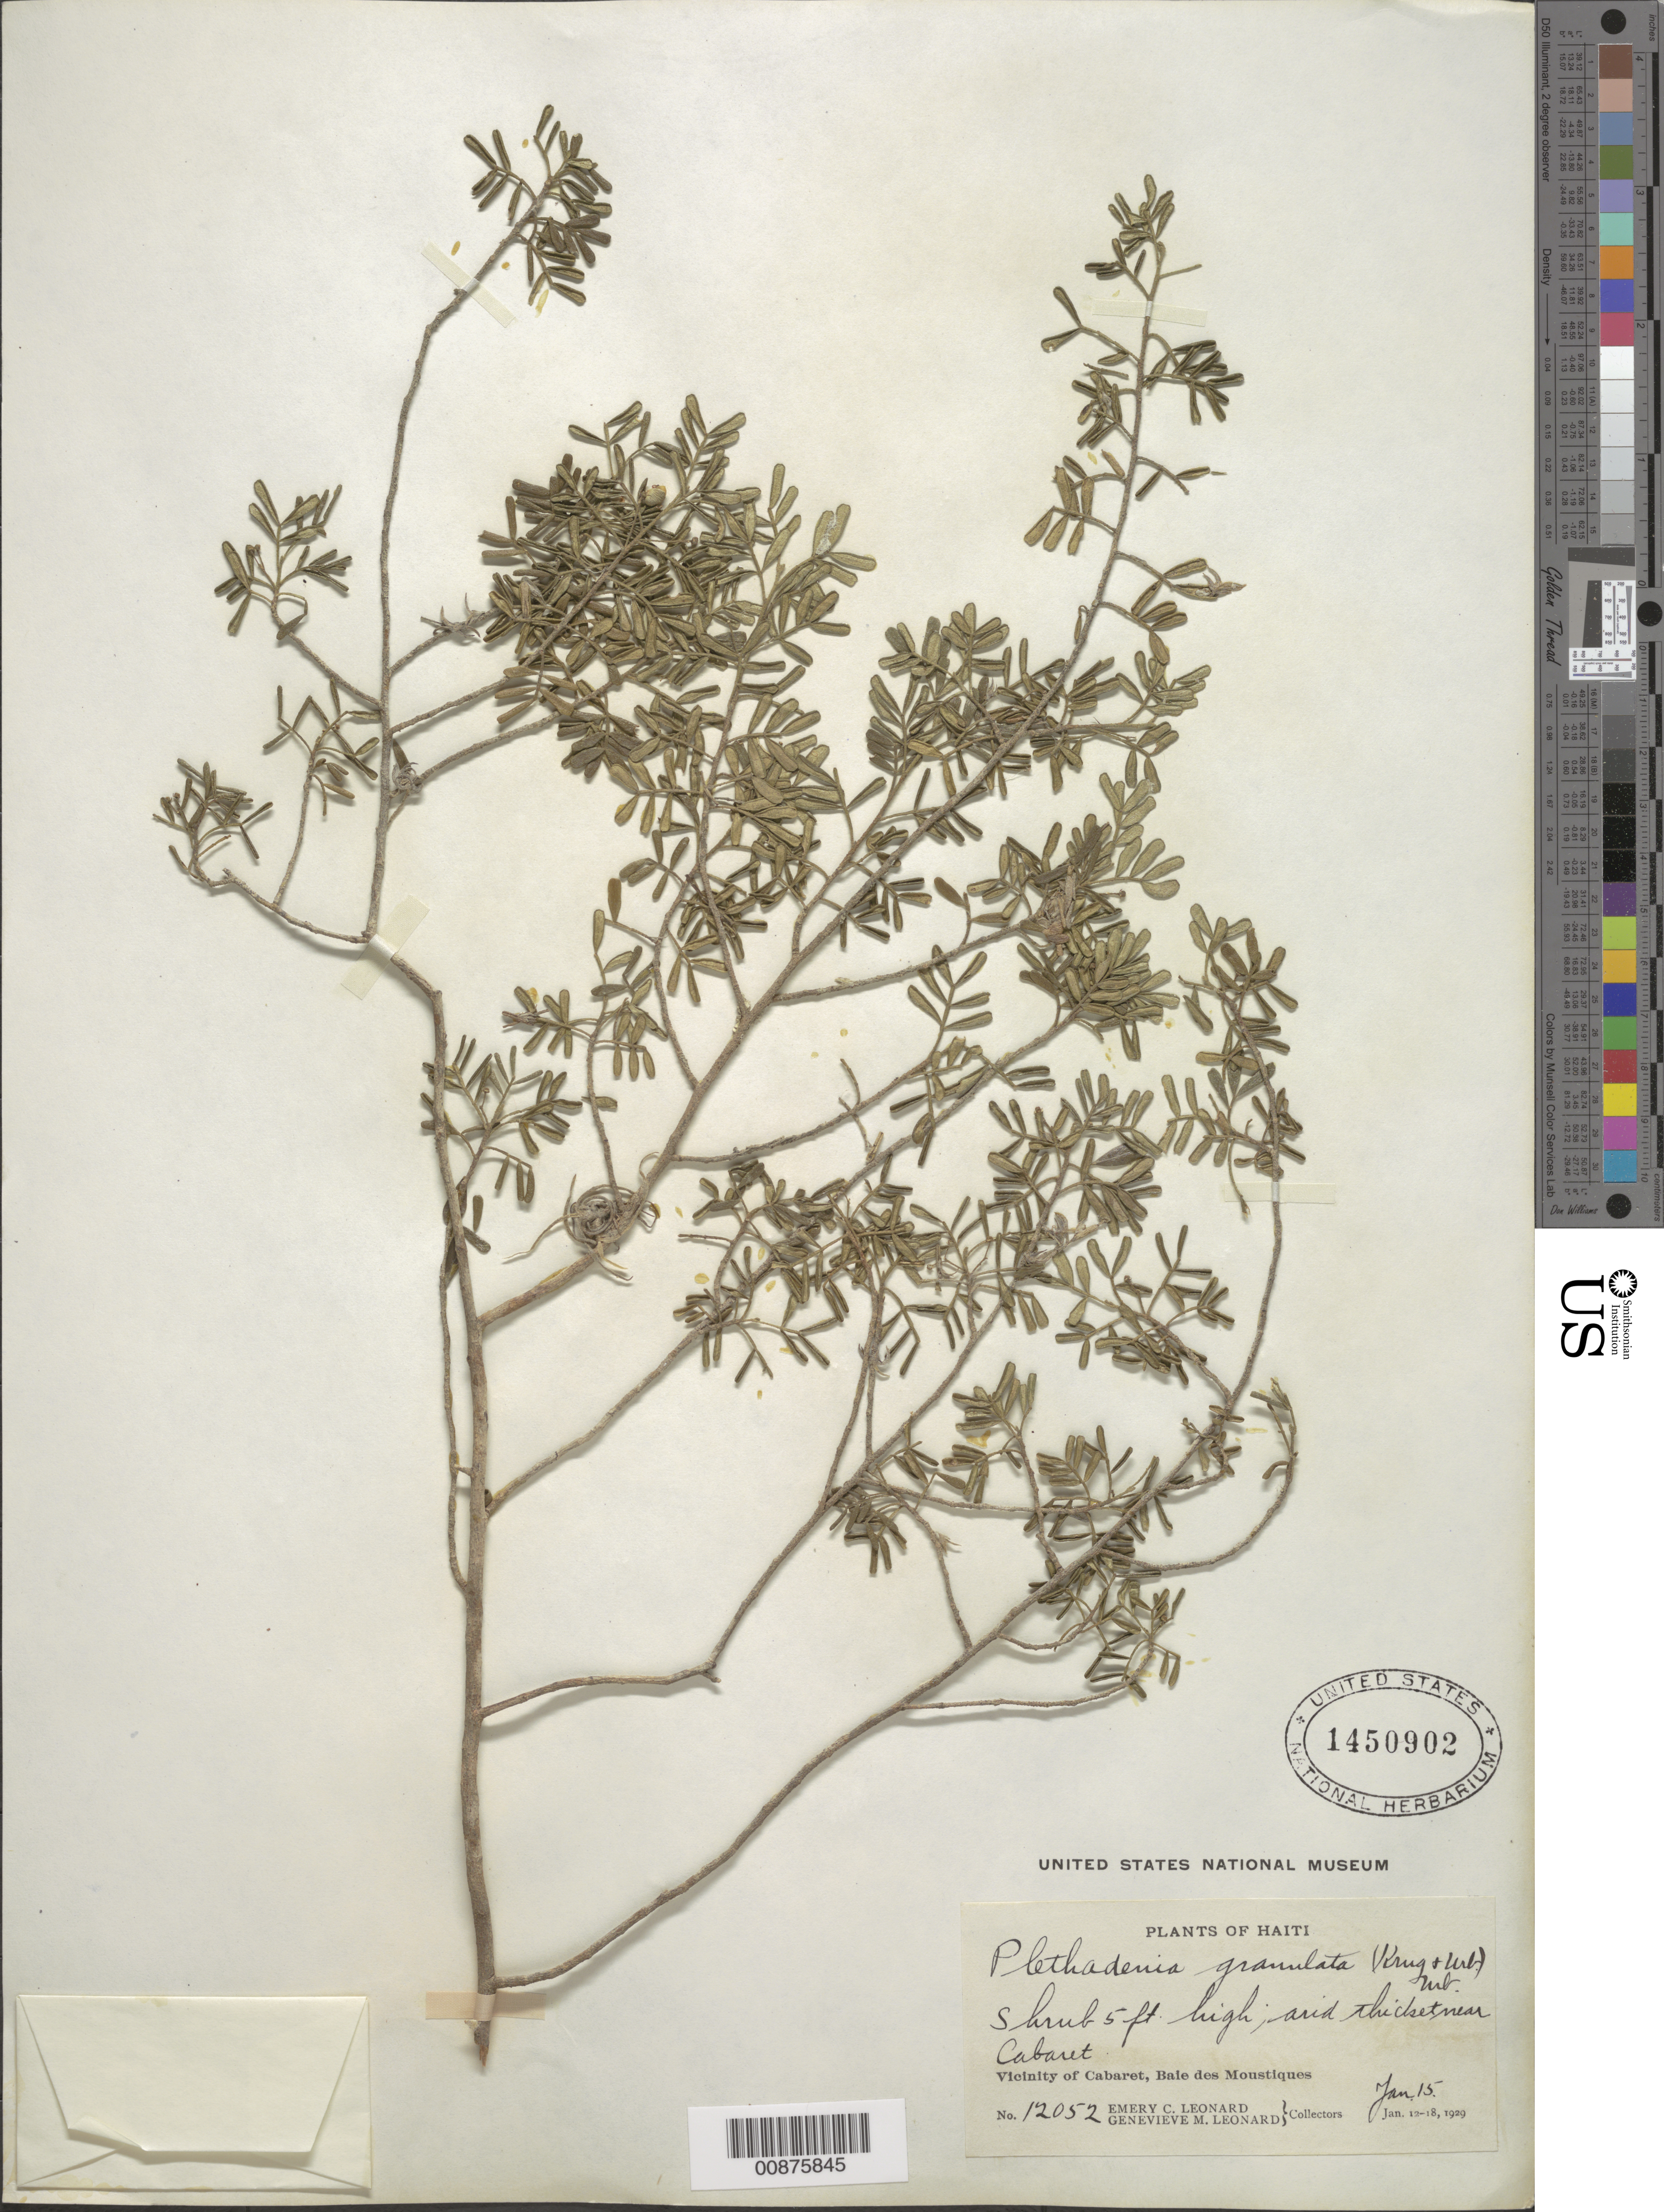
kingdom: Plantae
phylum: Tracheophyta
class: Magnoliopsida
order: Sapindales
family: Rutaceae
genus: Plethadenia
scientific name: Plethadenia granulata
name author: Urb.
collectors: E. C. Leonard & G. M. Leonard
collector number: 12052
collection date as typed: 15 Jan 1929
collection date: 1929-01-15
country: Haiti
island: Hispaniola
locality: Vicinity of Cabaret, Baie des Moustiques, near town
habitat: Arid thicket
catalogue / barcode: US 1450902